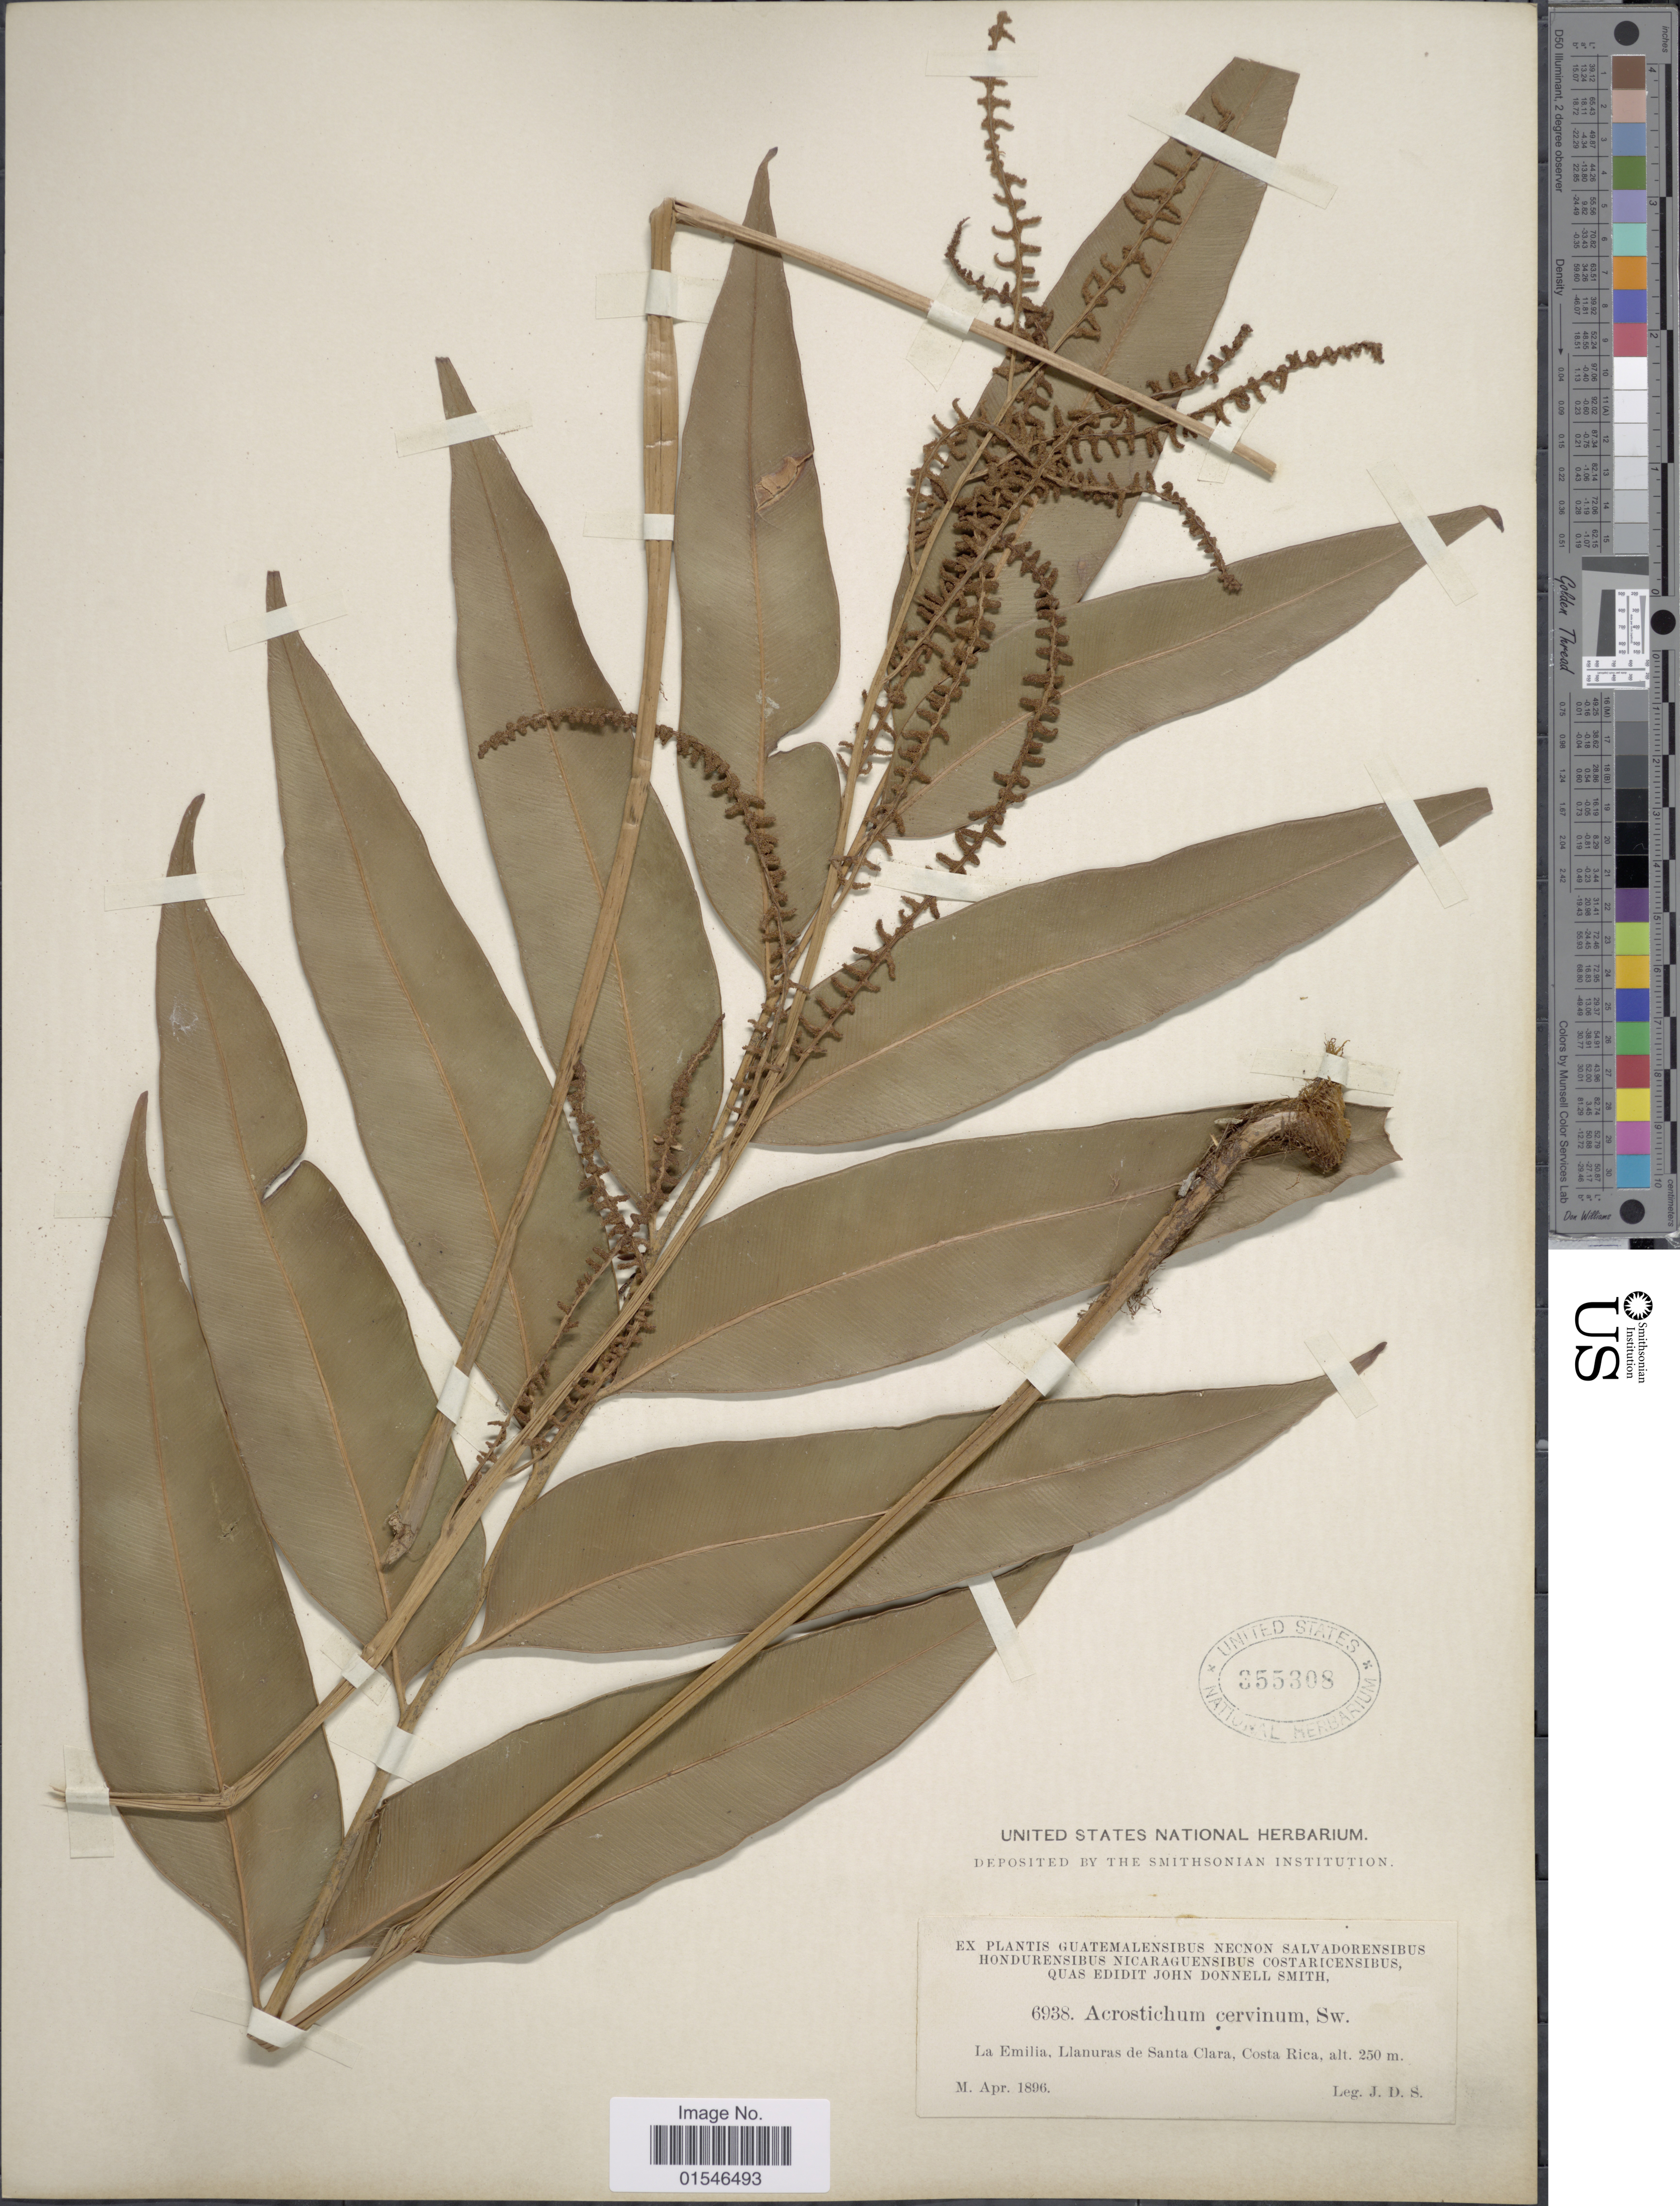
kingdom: Plantae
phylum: Tracheophyta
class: Polypodiopsida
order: Polypodiales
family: Dryopteridaceae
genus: Olfersia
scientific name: Olfersia cervina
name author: (L.) Kunze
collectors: J. Donnell Smith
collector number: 6938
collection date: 1896-04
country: Costa Rica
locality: La Emilia, Llanuras de Santa Clara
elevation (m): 250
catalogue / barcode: US 355308